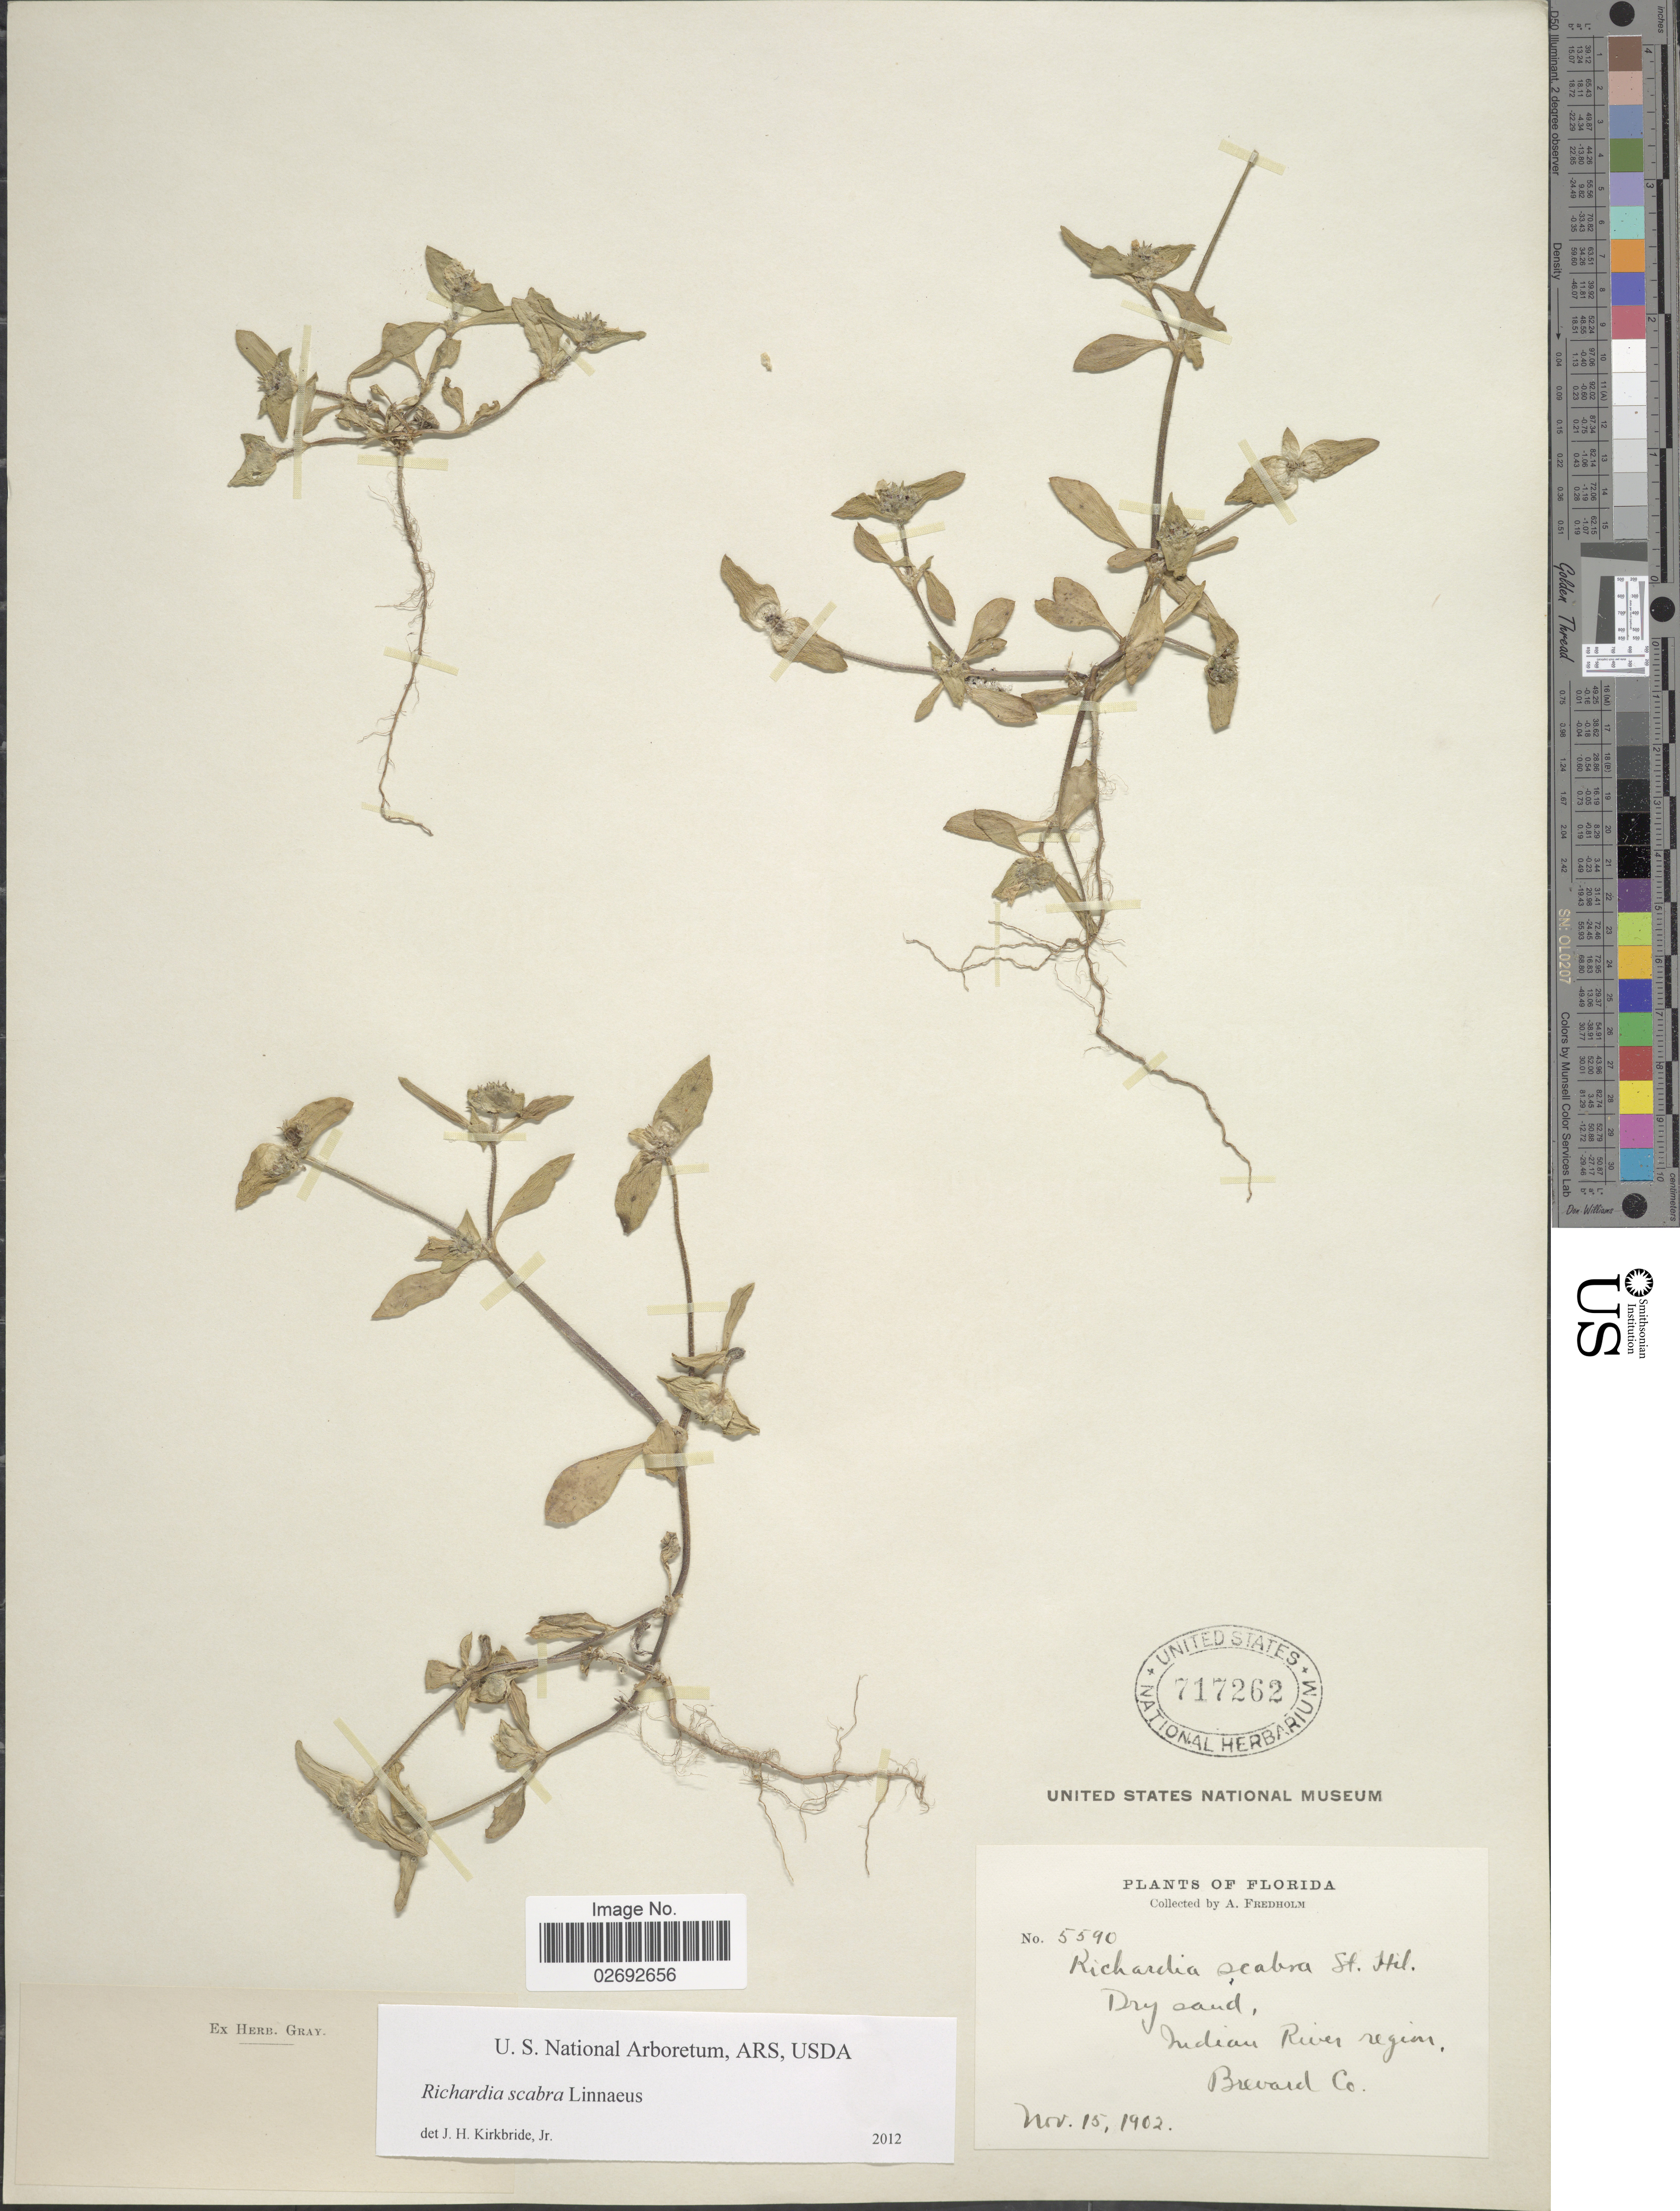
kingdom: Plantae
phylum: Tracheophyta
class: Magnoliopsida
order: Gentianales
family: Rubiaceae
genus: Richardia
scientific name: Richardia scabra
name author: L.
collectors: A. Fredholm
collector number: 5590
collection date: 1902-11-15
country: United States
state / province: Florida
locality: Indian River region, Brevard Co.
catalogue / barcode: US 717262